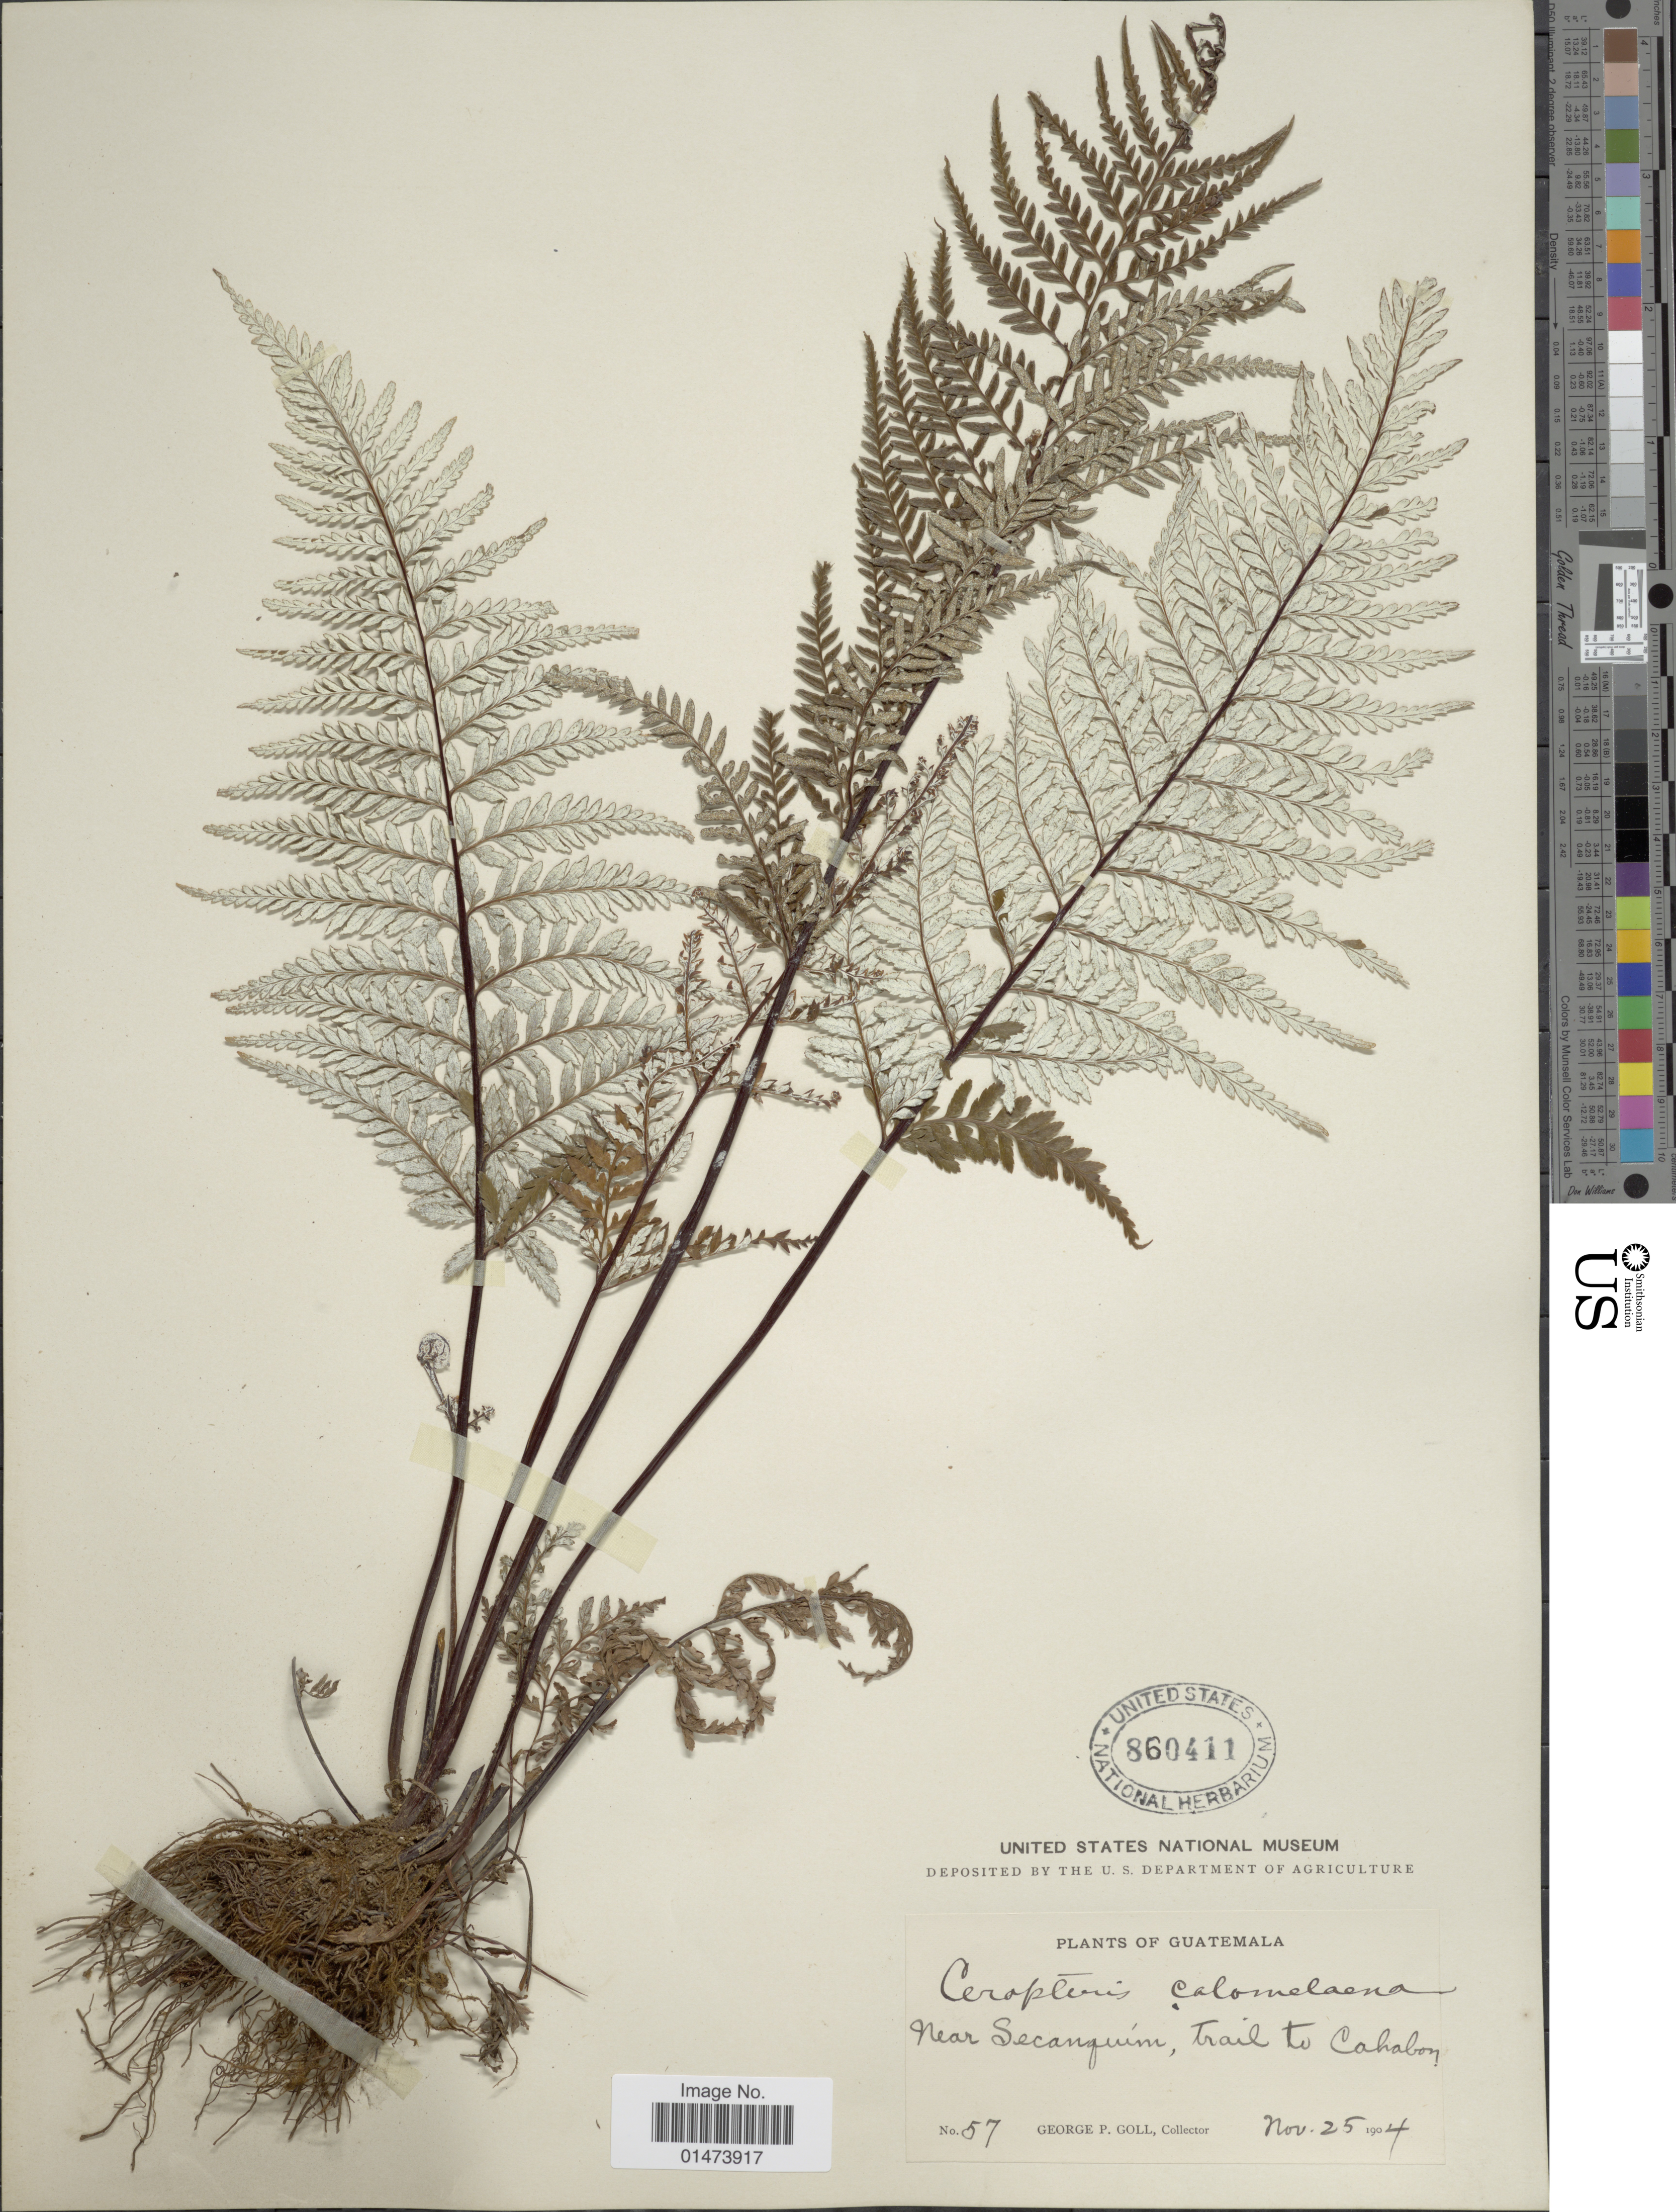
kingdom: Plantae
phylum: Tracheophyta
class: Polypodiopsida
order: Polypodiales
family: Pteridaceae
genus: Pityrogramma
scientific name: Pityrogramma calomelanos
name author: (L.) Link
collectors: G. P. Goll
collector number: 57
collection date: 1904-11-25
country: Guatemala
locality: Near Secanquim, Trail to Cahabon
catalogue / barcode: US 860411